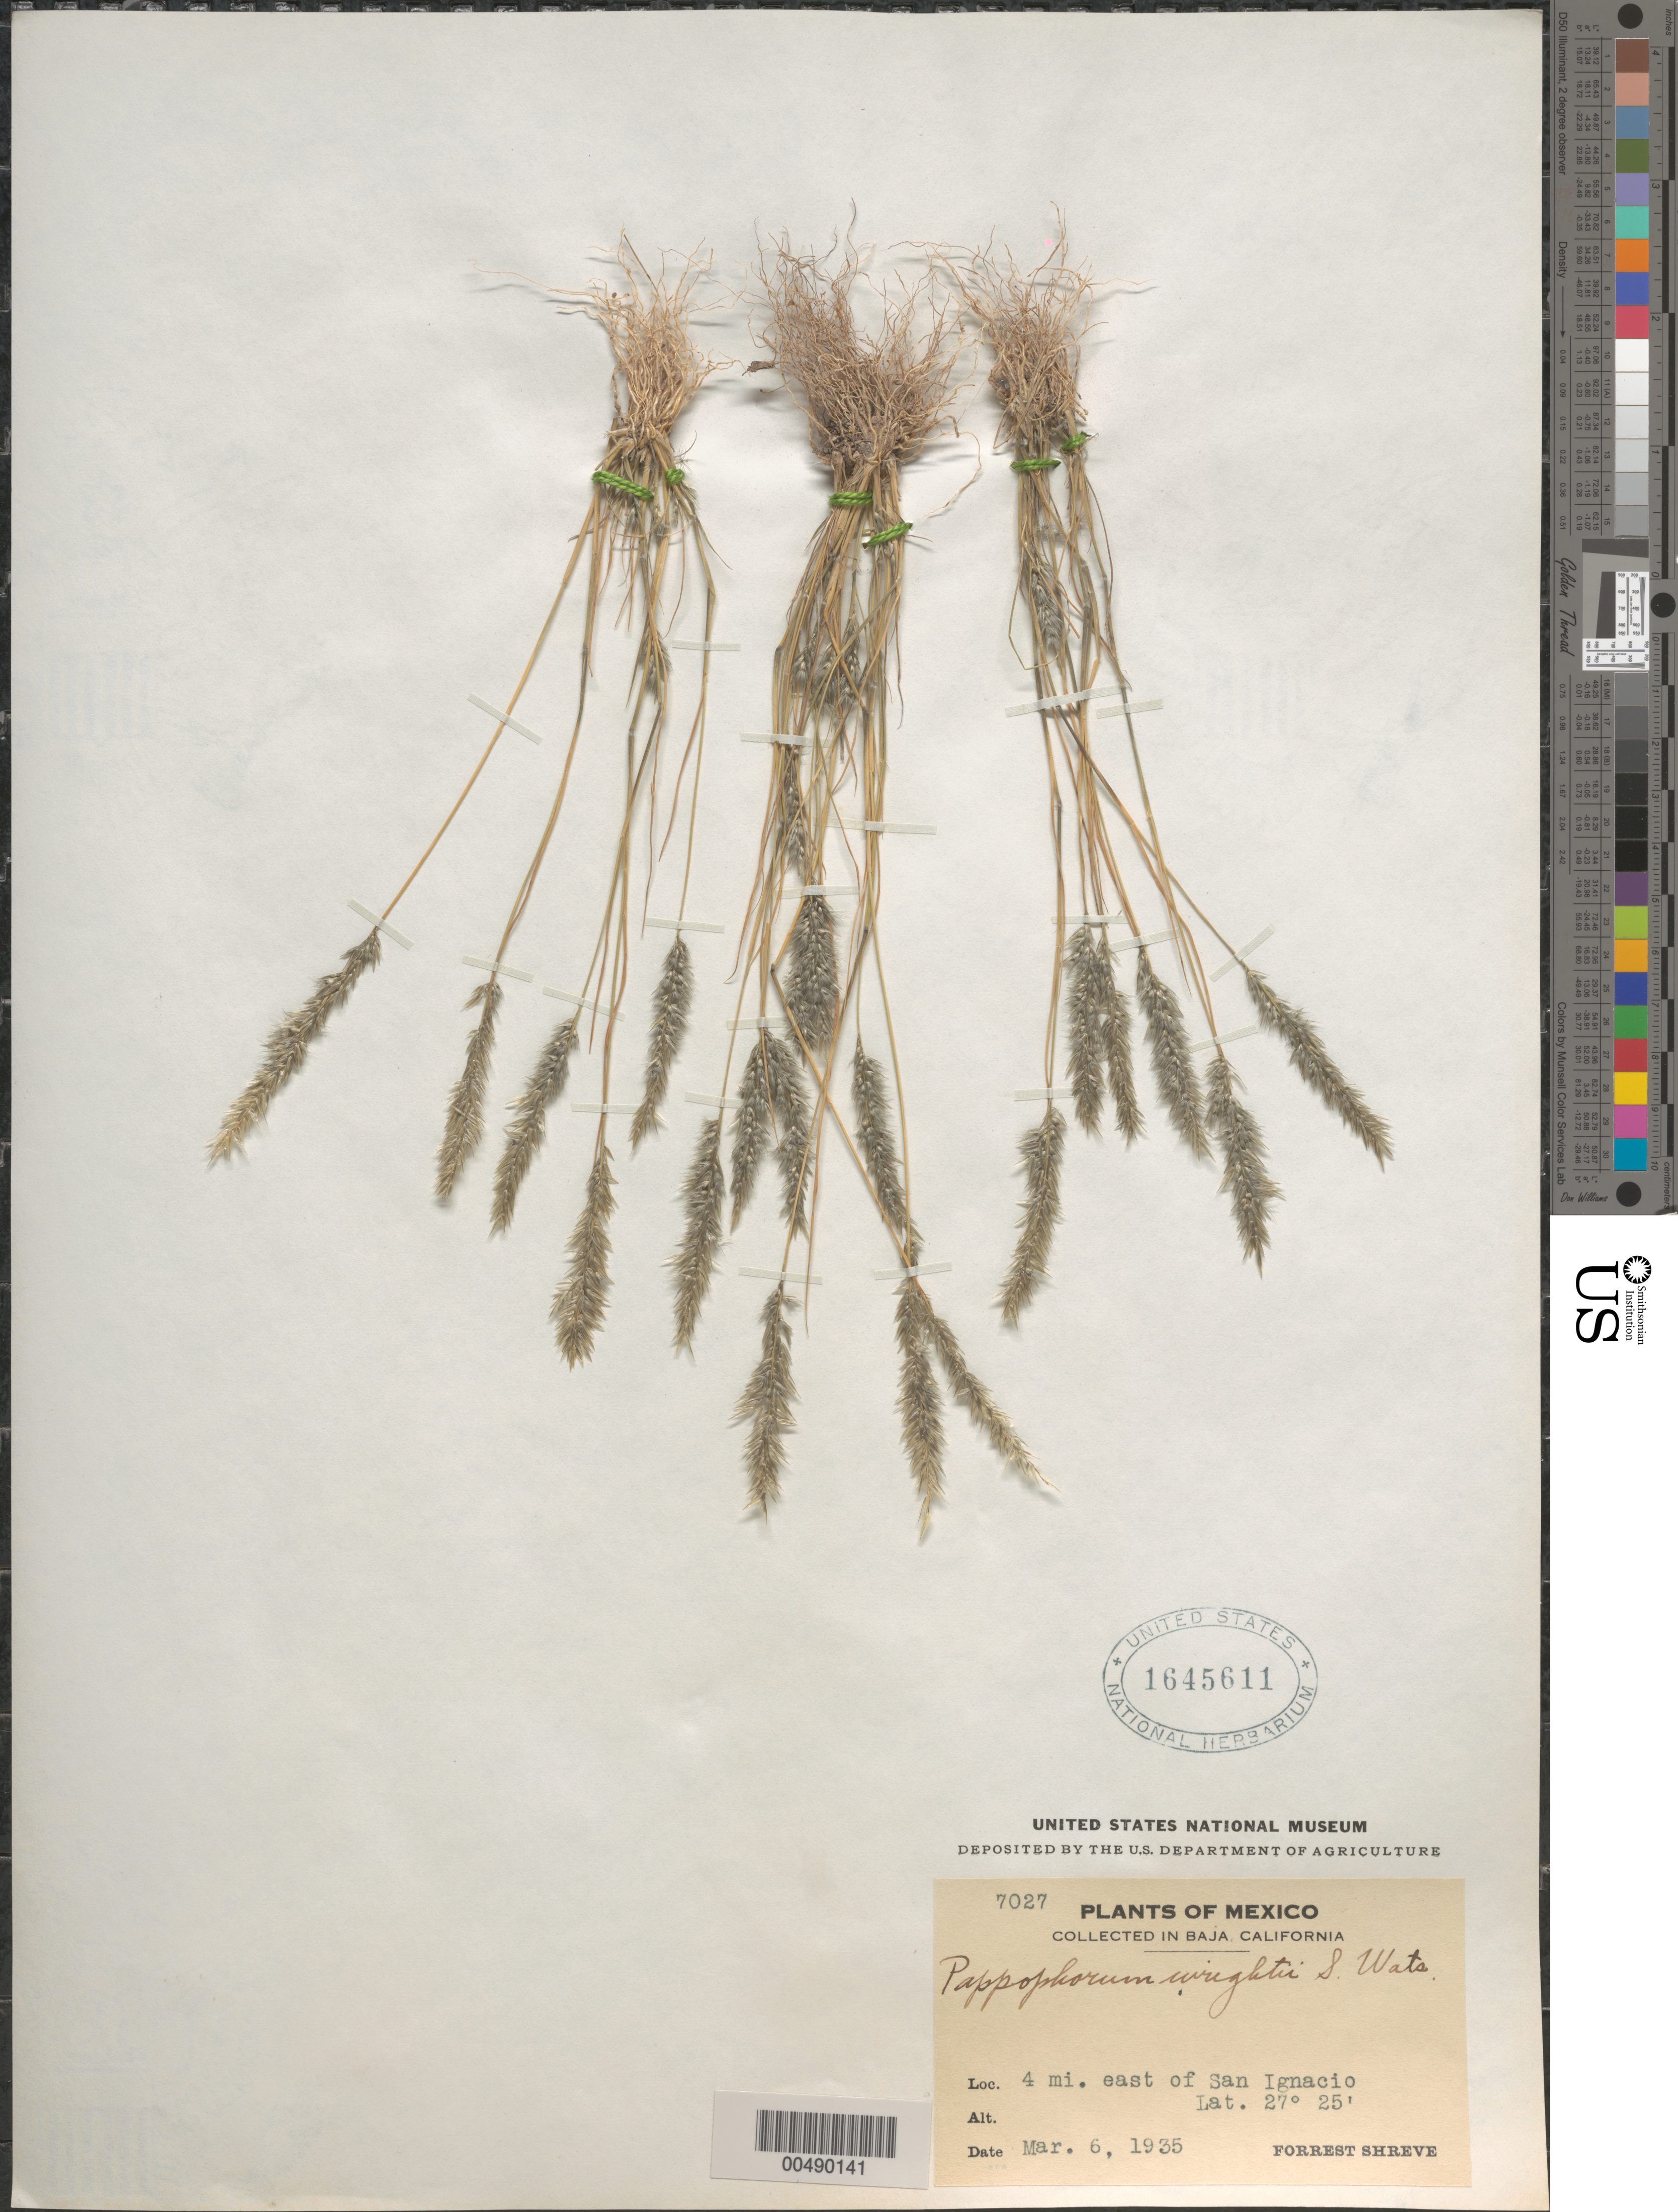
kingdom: Plantae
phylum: Tracheophyta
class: Liliopsida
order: Poales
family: Poaceae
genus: Enneapogon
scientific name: Enneapogon desvauxii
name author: P. Beauv.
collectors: F. Shreve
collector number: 7027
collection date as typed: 6 Mar 1935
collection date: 1935-03-06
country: Mexico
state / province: Baja California Sur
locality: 4 mi E of San Ignacio (lat/long recorded as: lat=27:25:0:N long=:::W)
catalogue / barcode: US 1645611